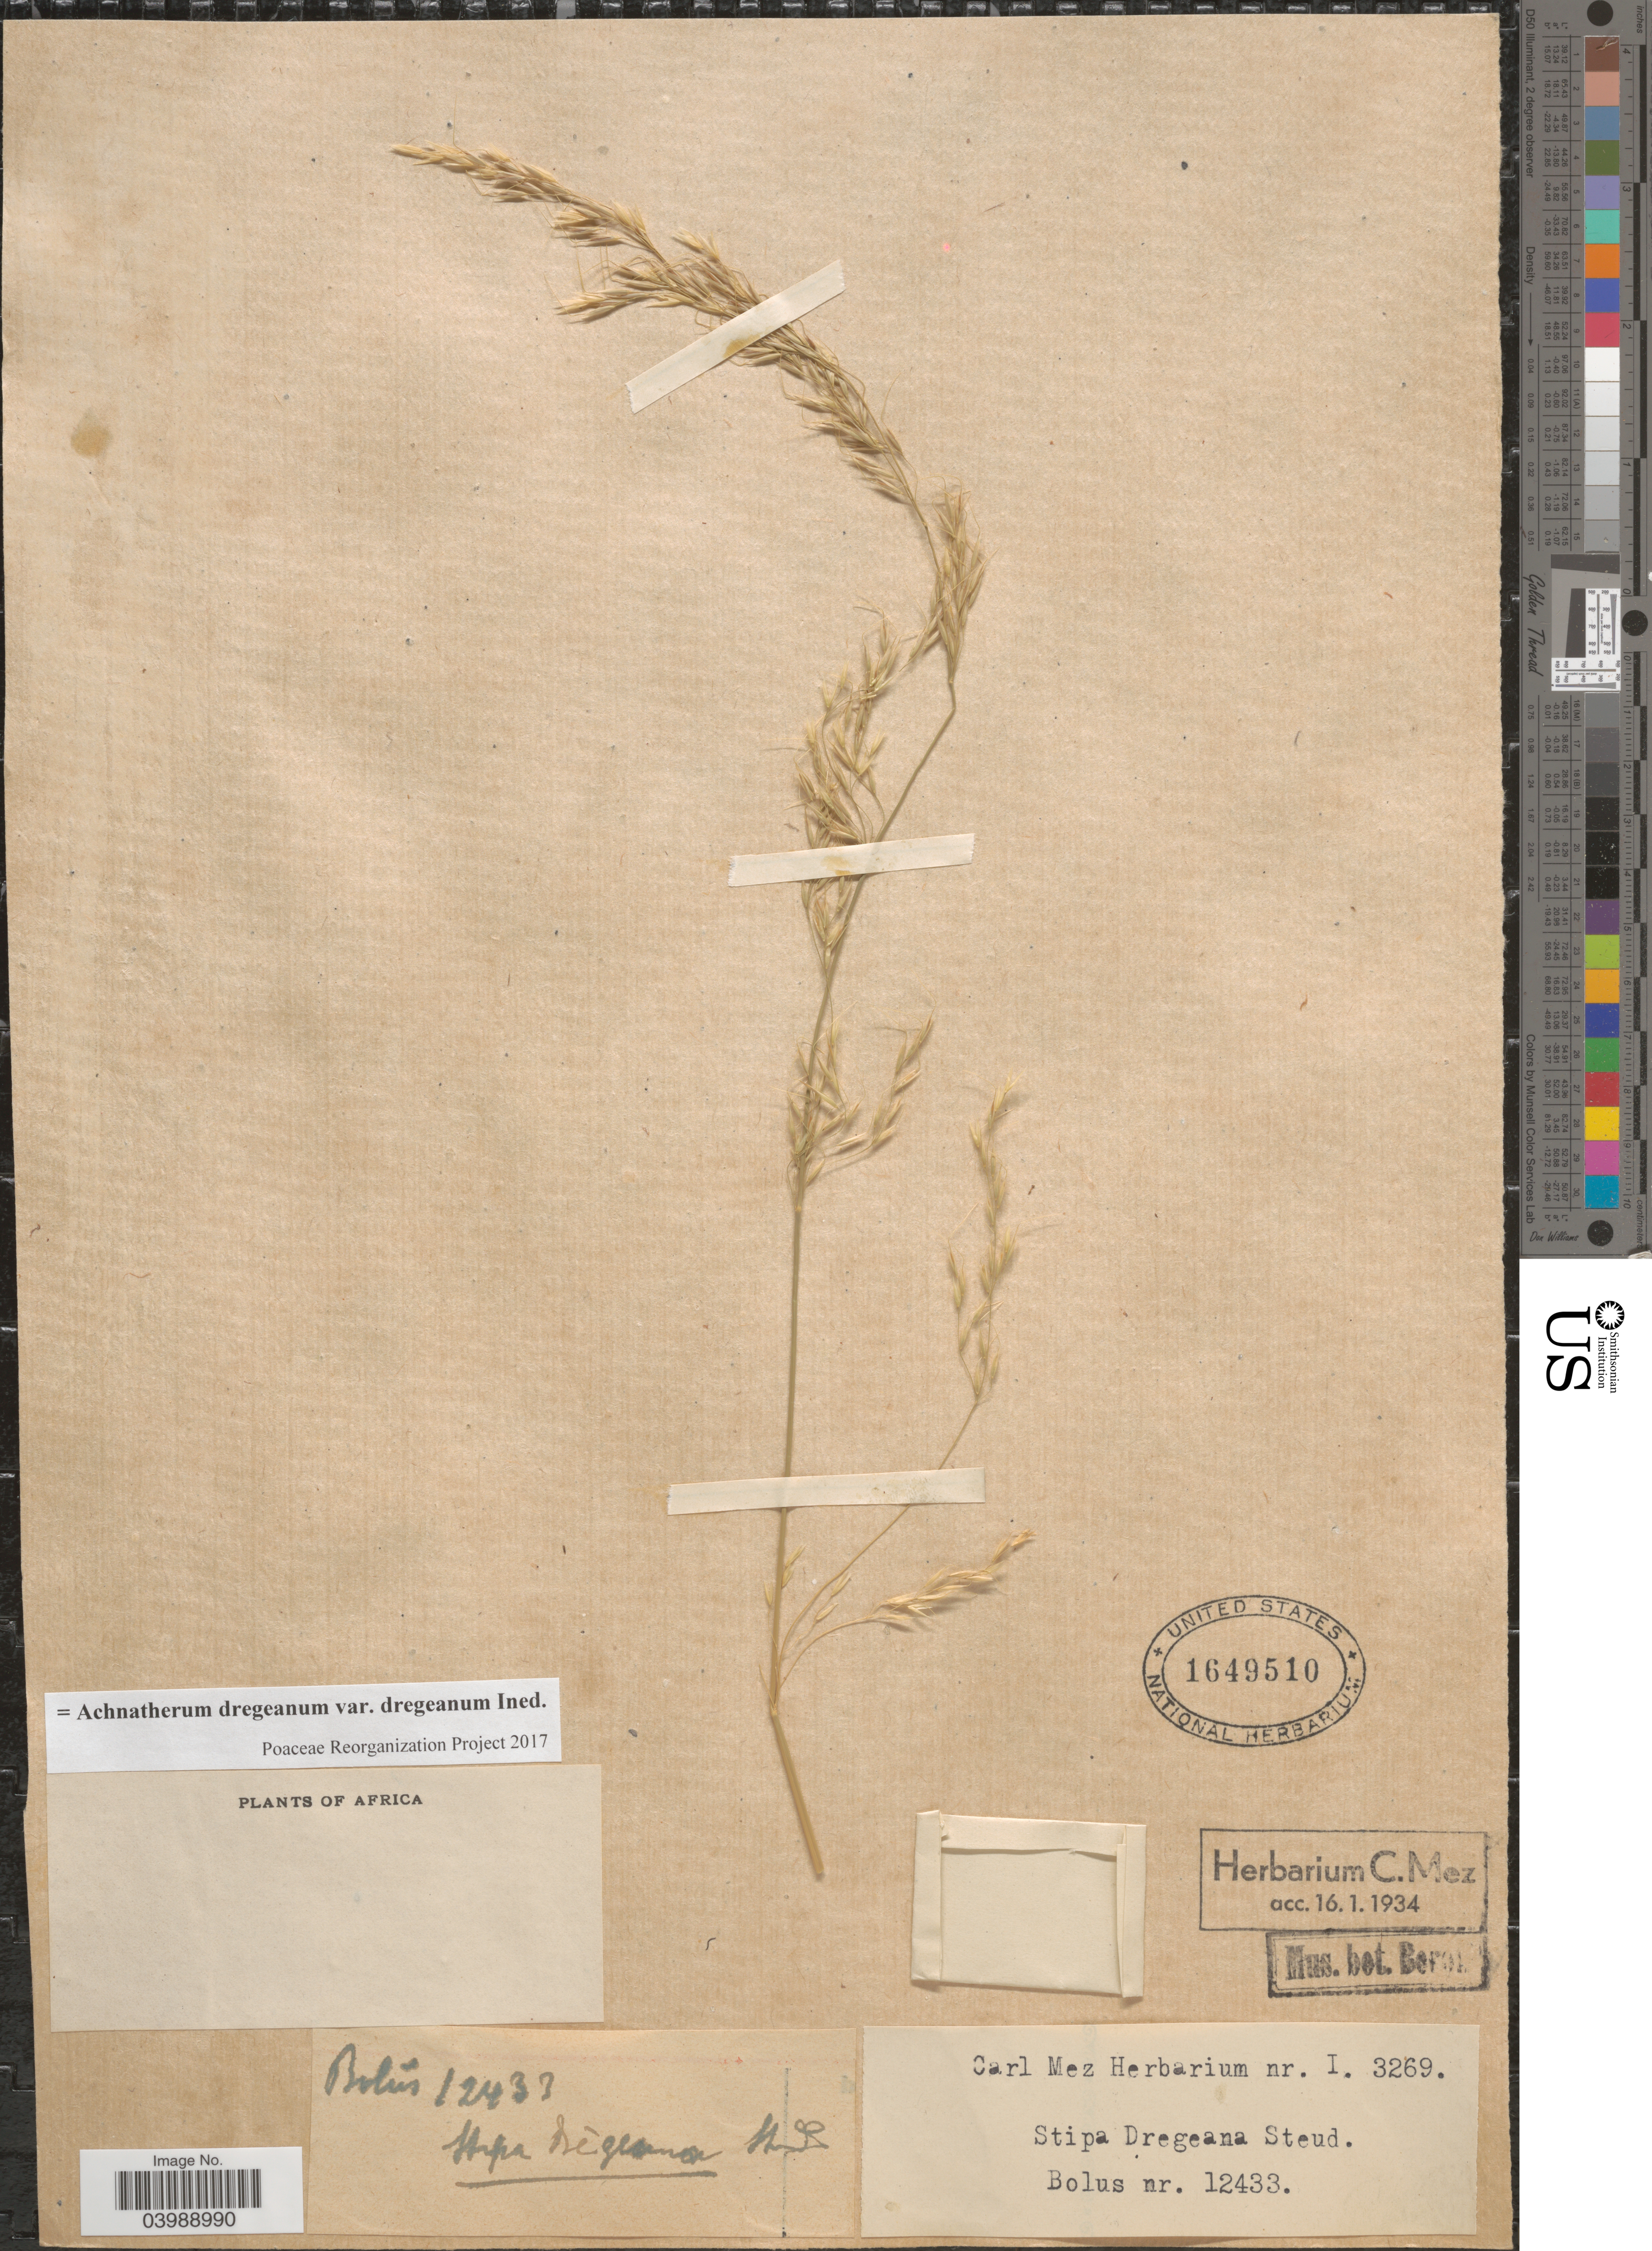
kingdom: Plantae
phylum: Tracheophyta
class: Liliopsida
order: Poales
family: Poaceae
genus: Achnatherum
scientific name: Achnatherum dregeanum var. dregeanum ined.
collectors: H. Bolus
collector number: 12433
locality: Africa.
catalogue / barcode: US 1649510